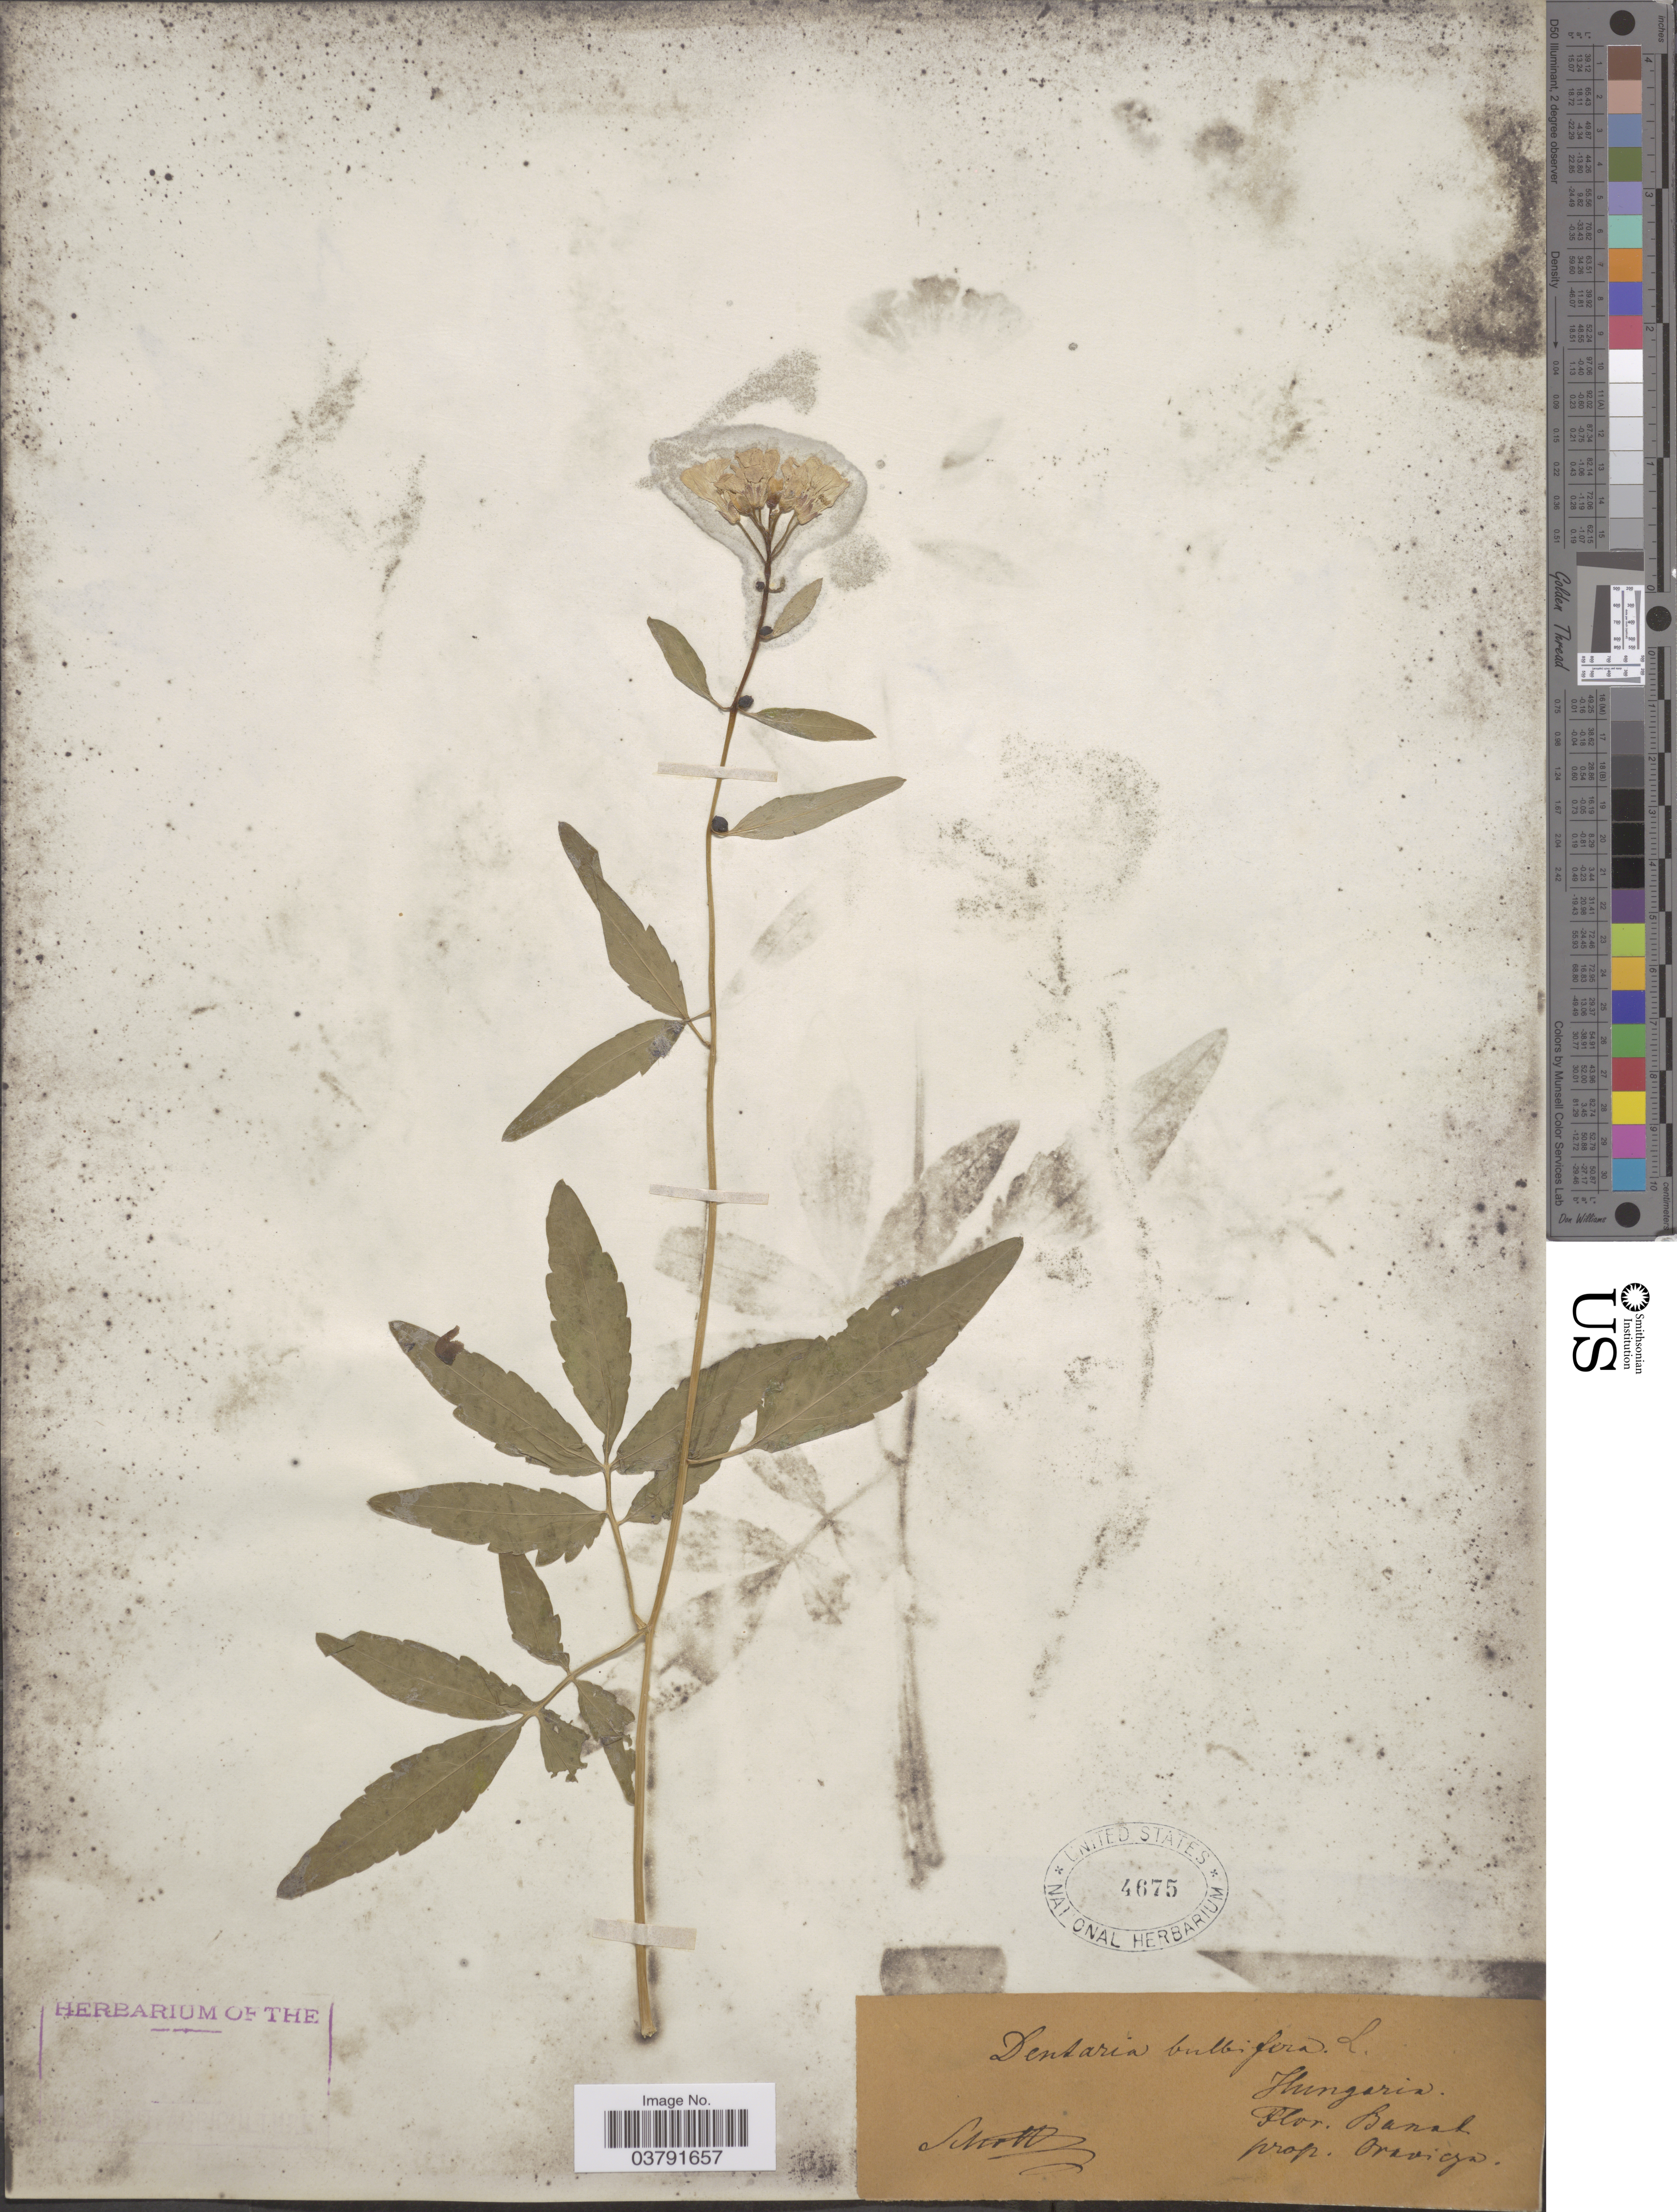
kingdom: Plantae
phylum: Tracheophyta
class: Magnoliopsida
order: Brassicales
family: Brassicaceae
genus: Dentaria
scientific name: Dentaria bulbifera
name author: L.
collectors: Schott, --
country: Hungary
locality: Banat. prop. Oravicza.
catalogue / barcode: US 4675